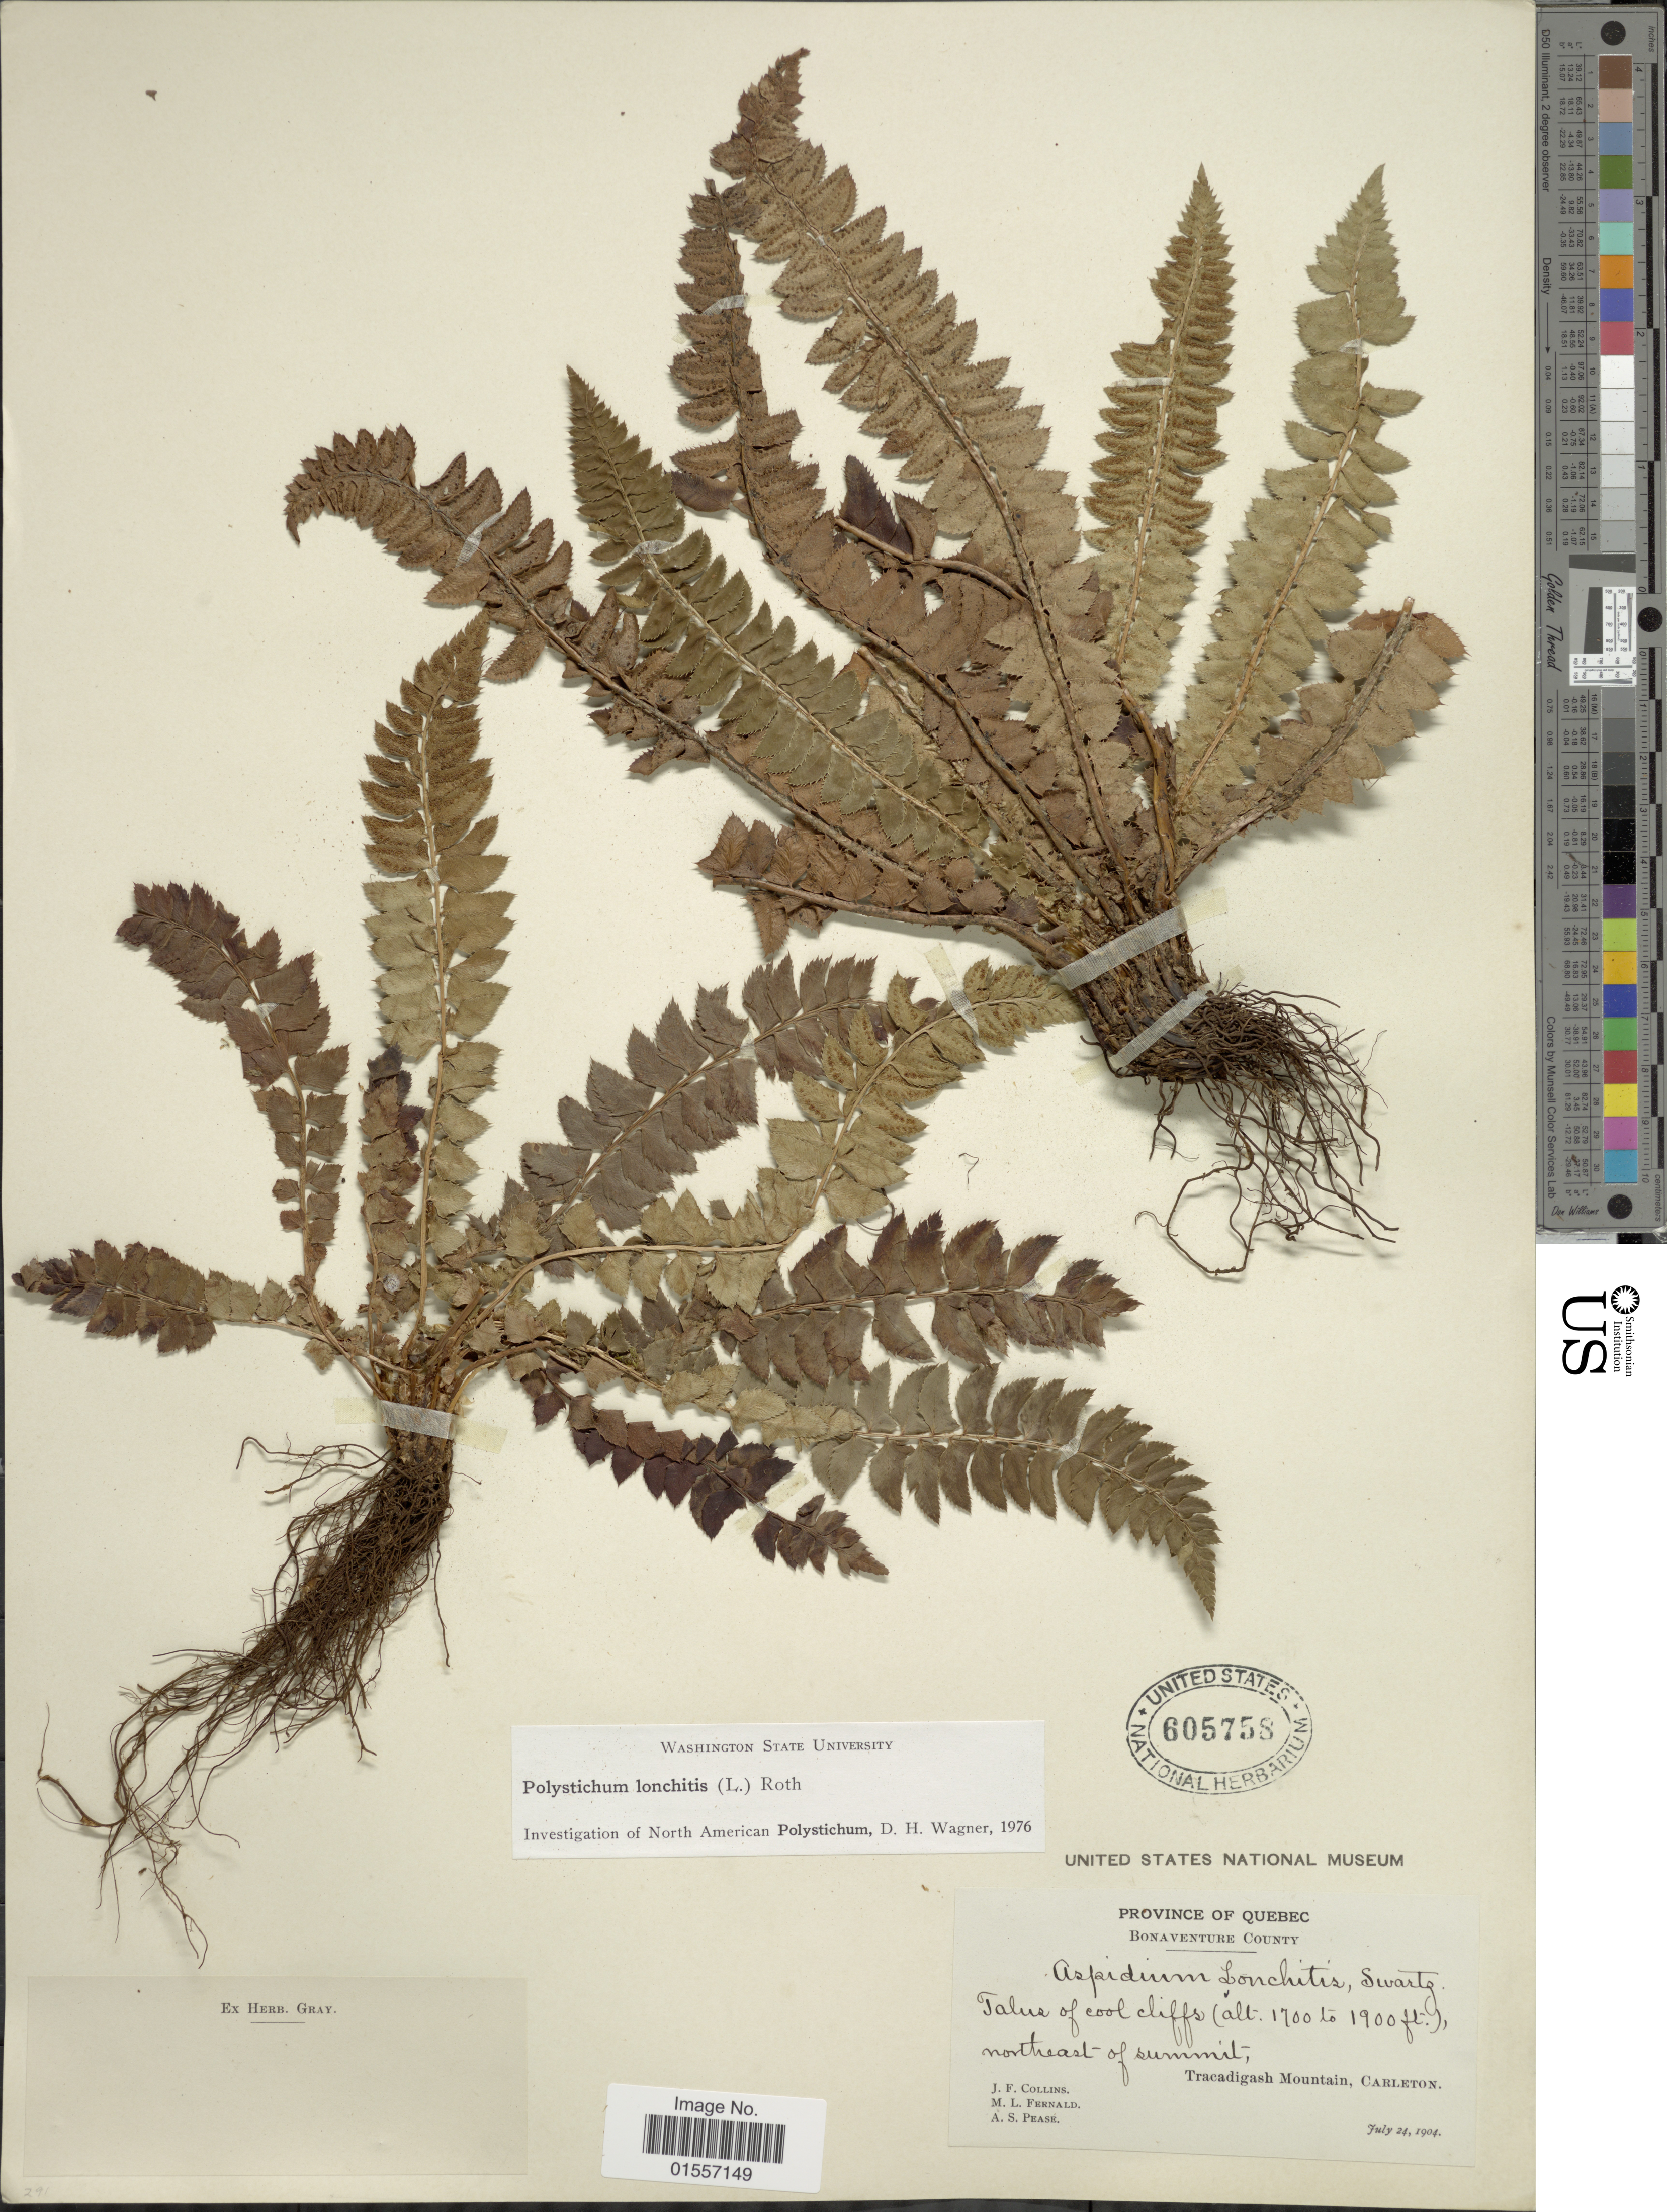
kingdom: Plantae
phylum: Tracheophyta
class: Polypodiopsida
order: Polypodiales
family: Dryopteridaceae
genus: Polystichum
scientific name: Polystichum lonchitis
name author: (Roth) L.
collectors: J. Collins, M. L. Fernald & A. S. Pease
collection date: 1904-07-24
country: Canada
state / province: Quebec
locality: Bonaventure County, Talus of cool cliffs, northeast of summit, Tracadigash Mountain, Carleton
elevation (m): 518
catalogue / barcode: US 605758